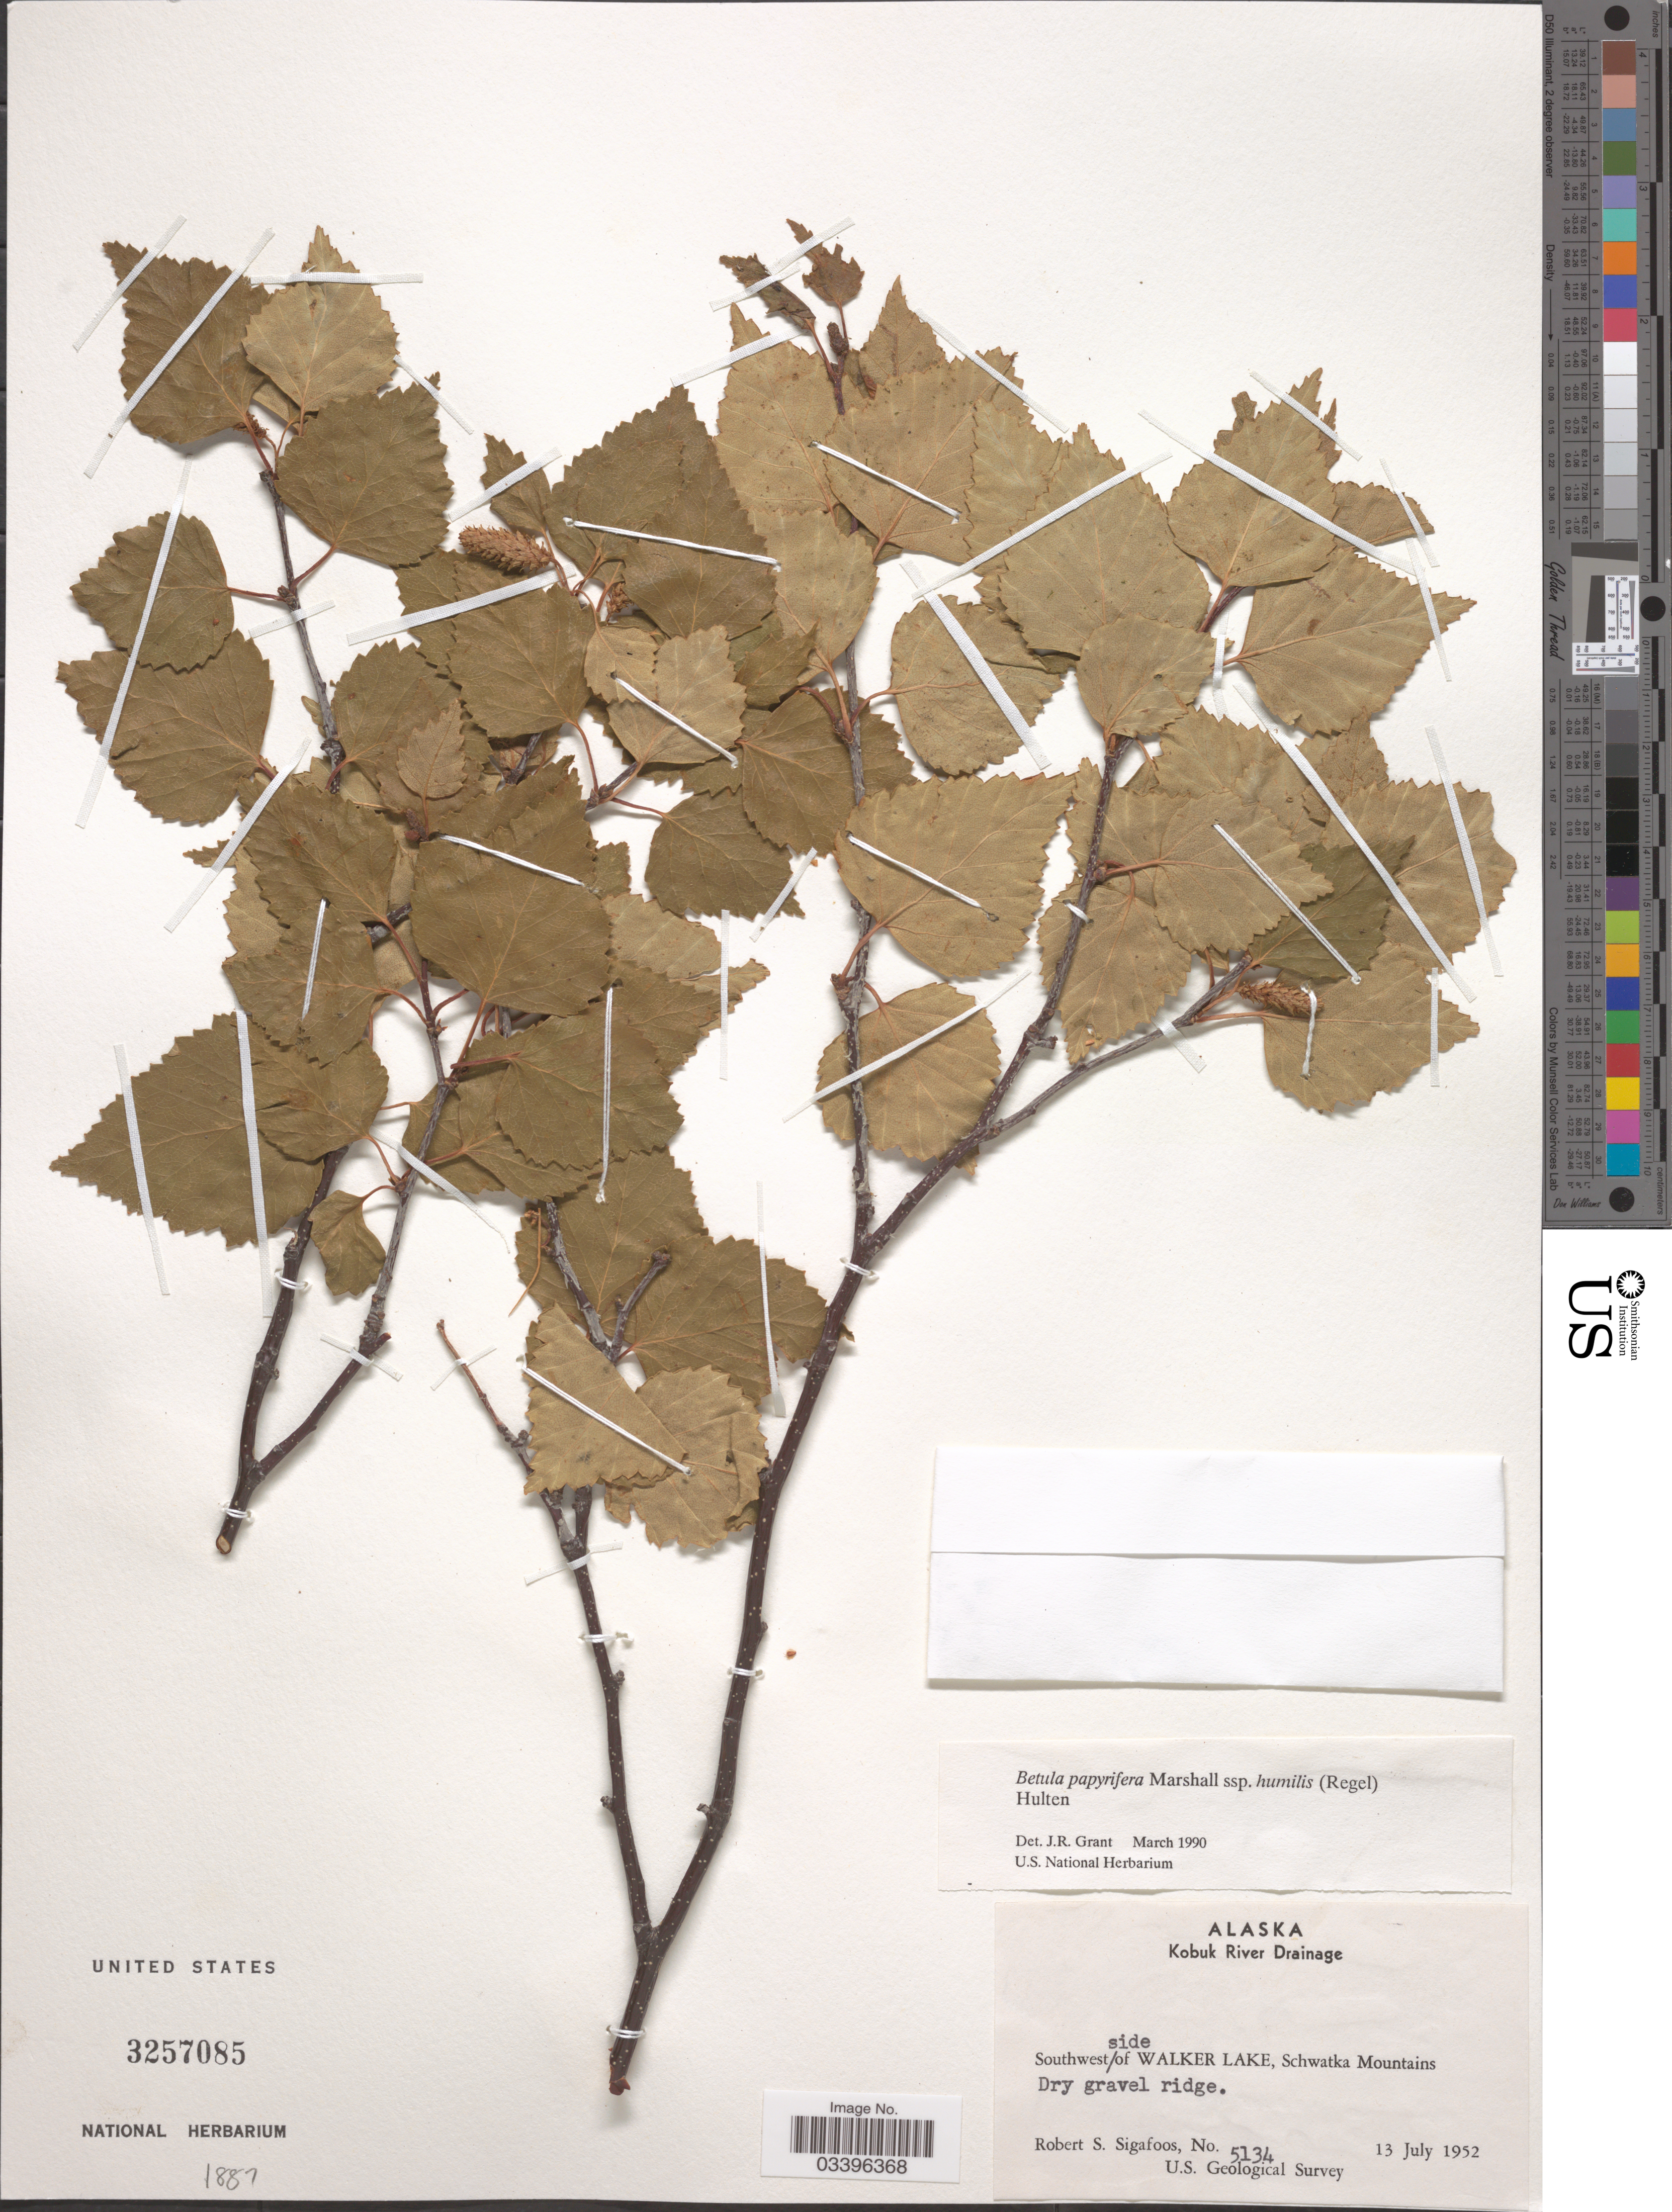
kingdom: Plantae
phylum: Tracheophyta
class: Magnoliopsida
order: Fagales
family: Betulaceae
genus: Betula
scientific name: Betula papyrifera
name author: Marshall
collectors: R. Sigafoos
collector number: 5134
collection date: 1952-07-13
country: United States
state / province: Alaska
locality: Kobuk River Drainage. Southwest side of Walker Lake, Schwatka Mountains.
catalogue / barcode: US 3257085